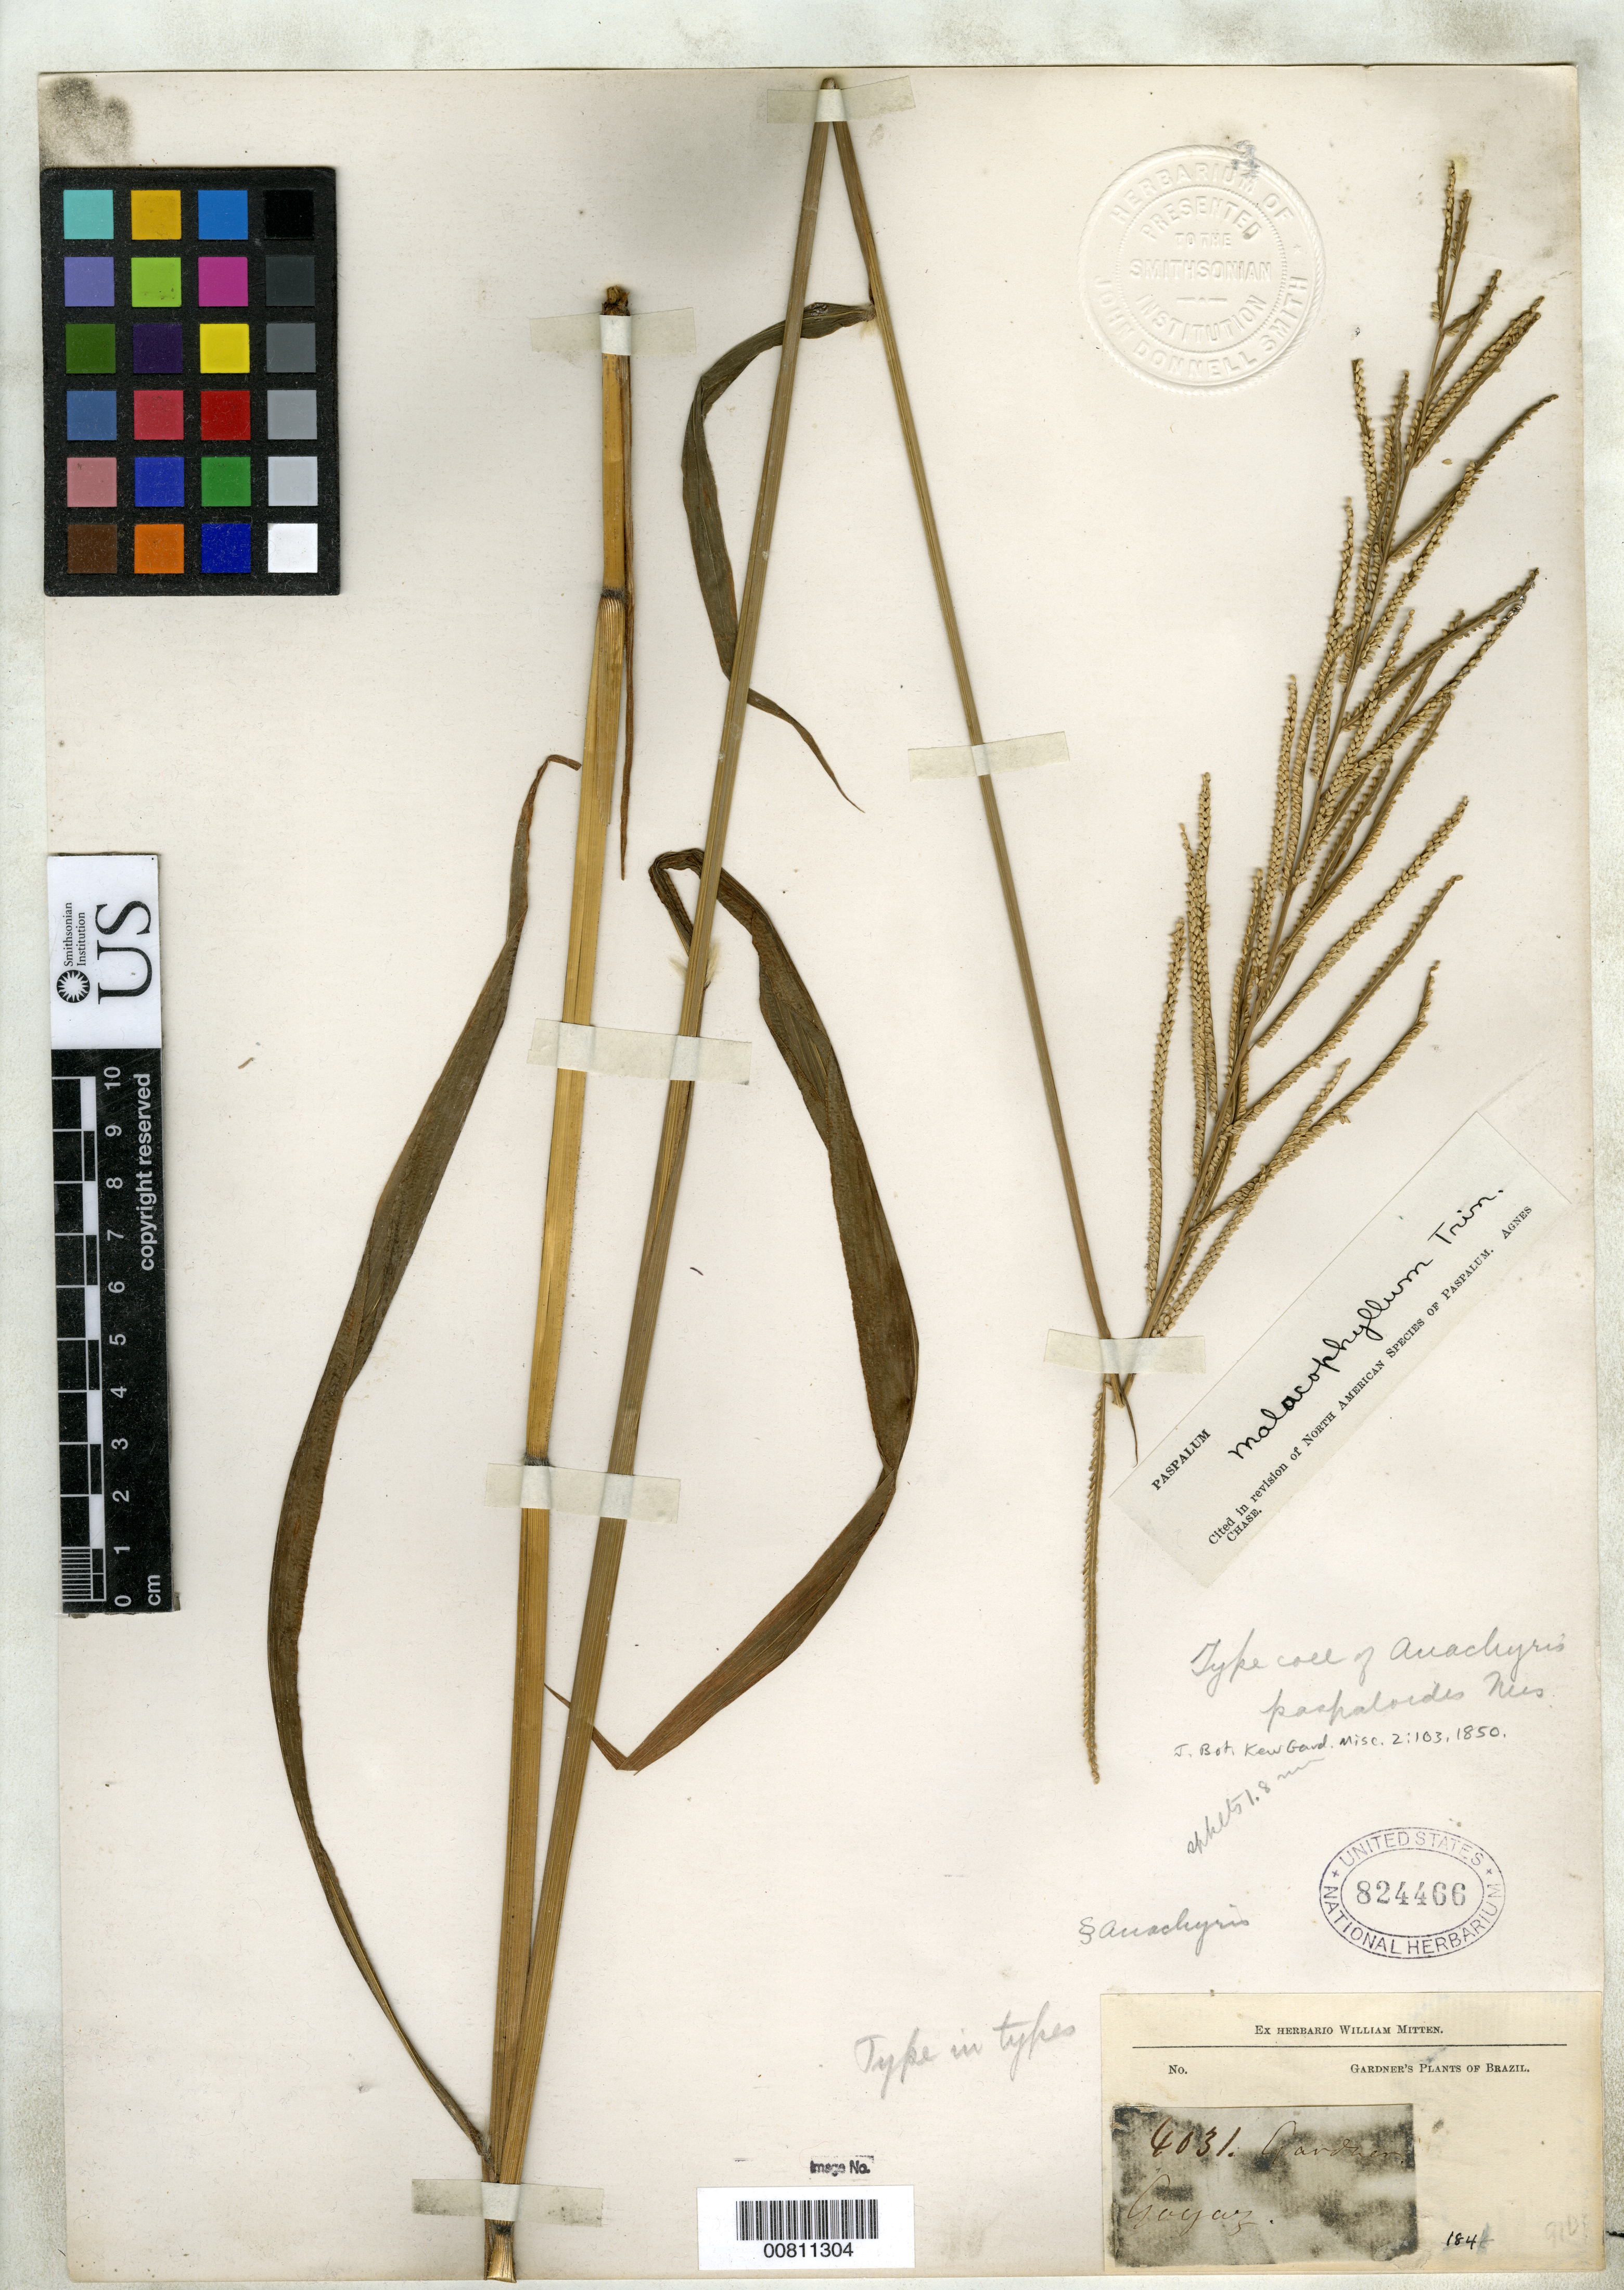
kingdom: Plantae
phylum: Tracheophyta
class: Liliopsida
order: Poales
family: Poaceae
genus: Anachyris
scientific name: Anachyris paspaloides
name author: Nees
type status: Isotype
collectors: G. Gardner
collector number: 4031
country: Brazil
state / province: Goiás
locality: Goyaz.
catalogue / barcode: US 824466